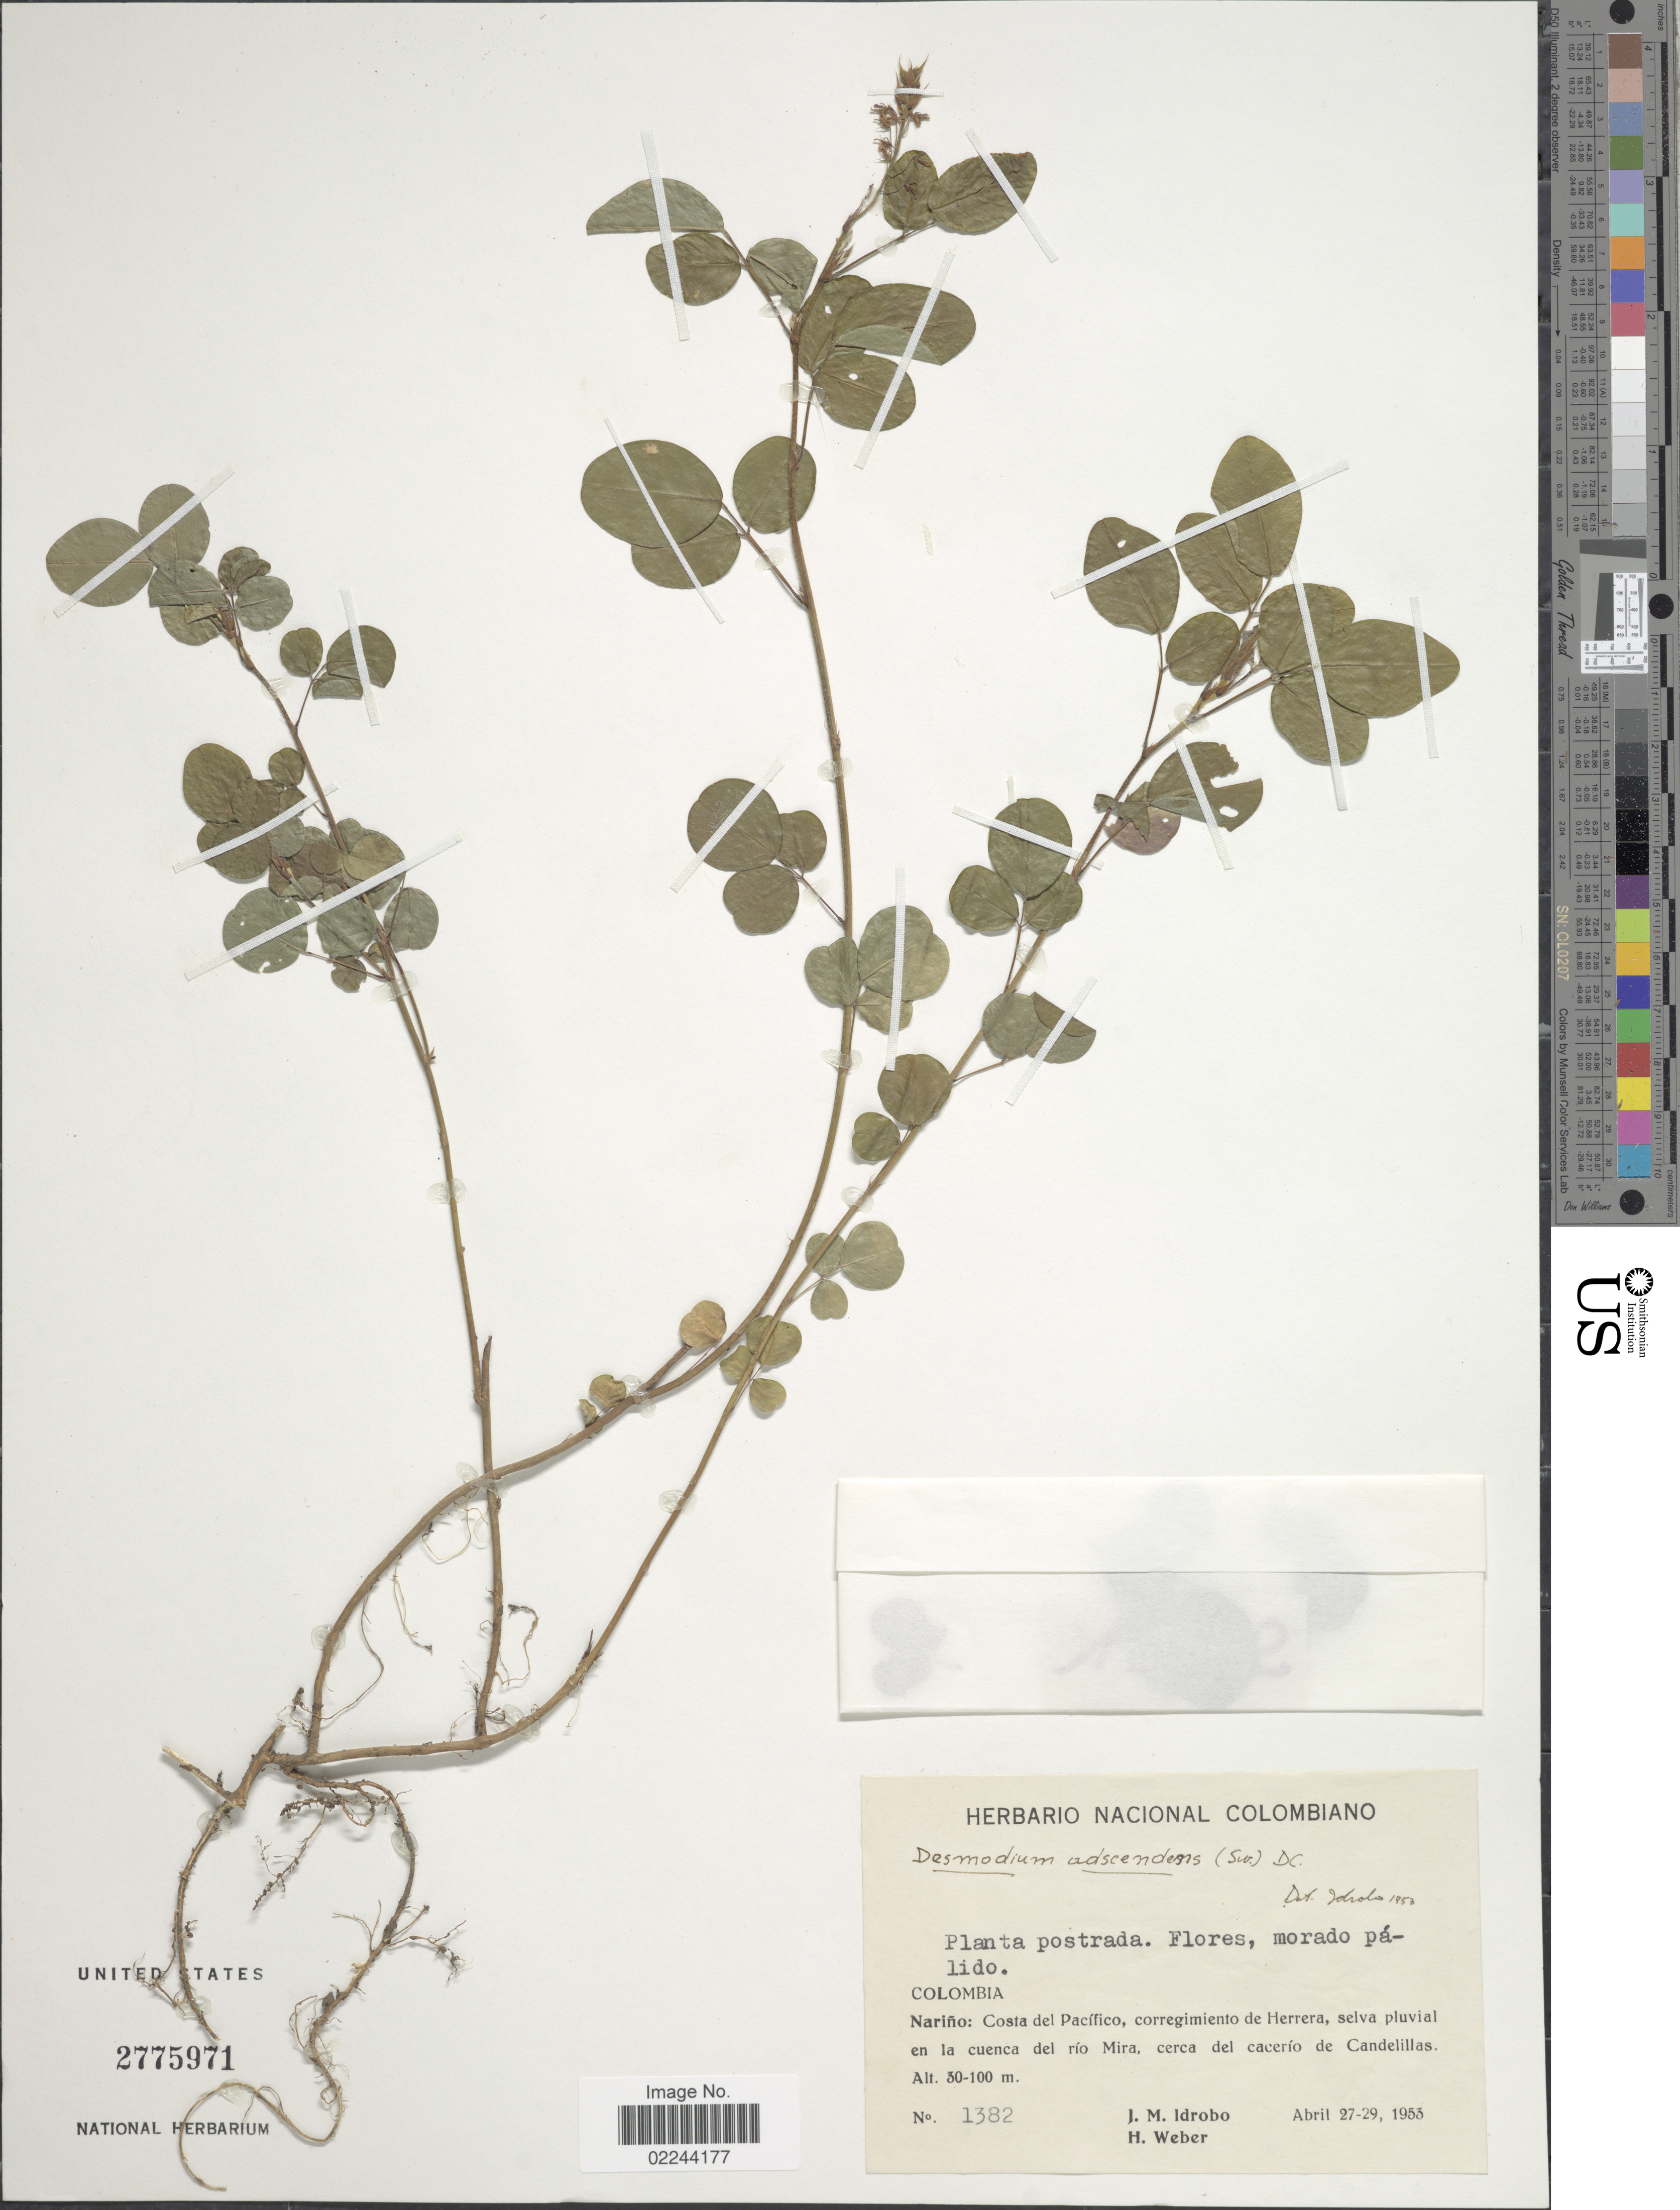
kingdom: Plantae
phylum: Tracheophyta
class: Magnoliopsida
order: Fabales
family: Fabaceae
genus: Grona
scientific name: Grona adscendens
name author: (Sw.) H. Ohashi & K. Ohashi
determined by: Strong, Mark T., (BOT), Smithsonian Institution - National Museum of Natural History (UNITED STATES)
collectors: J. M. Idrobo & H. Weber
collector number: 1382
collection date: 1953-04-27/1953-04-29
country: Colombia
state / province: Nariño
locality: Costa del Pacífico, corregimiento de Herrera, selva pluvial en la cuenca del río Mira, cerca del cacerío de Candelillas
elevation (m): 30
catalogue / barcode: US 2775971